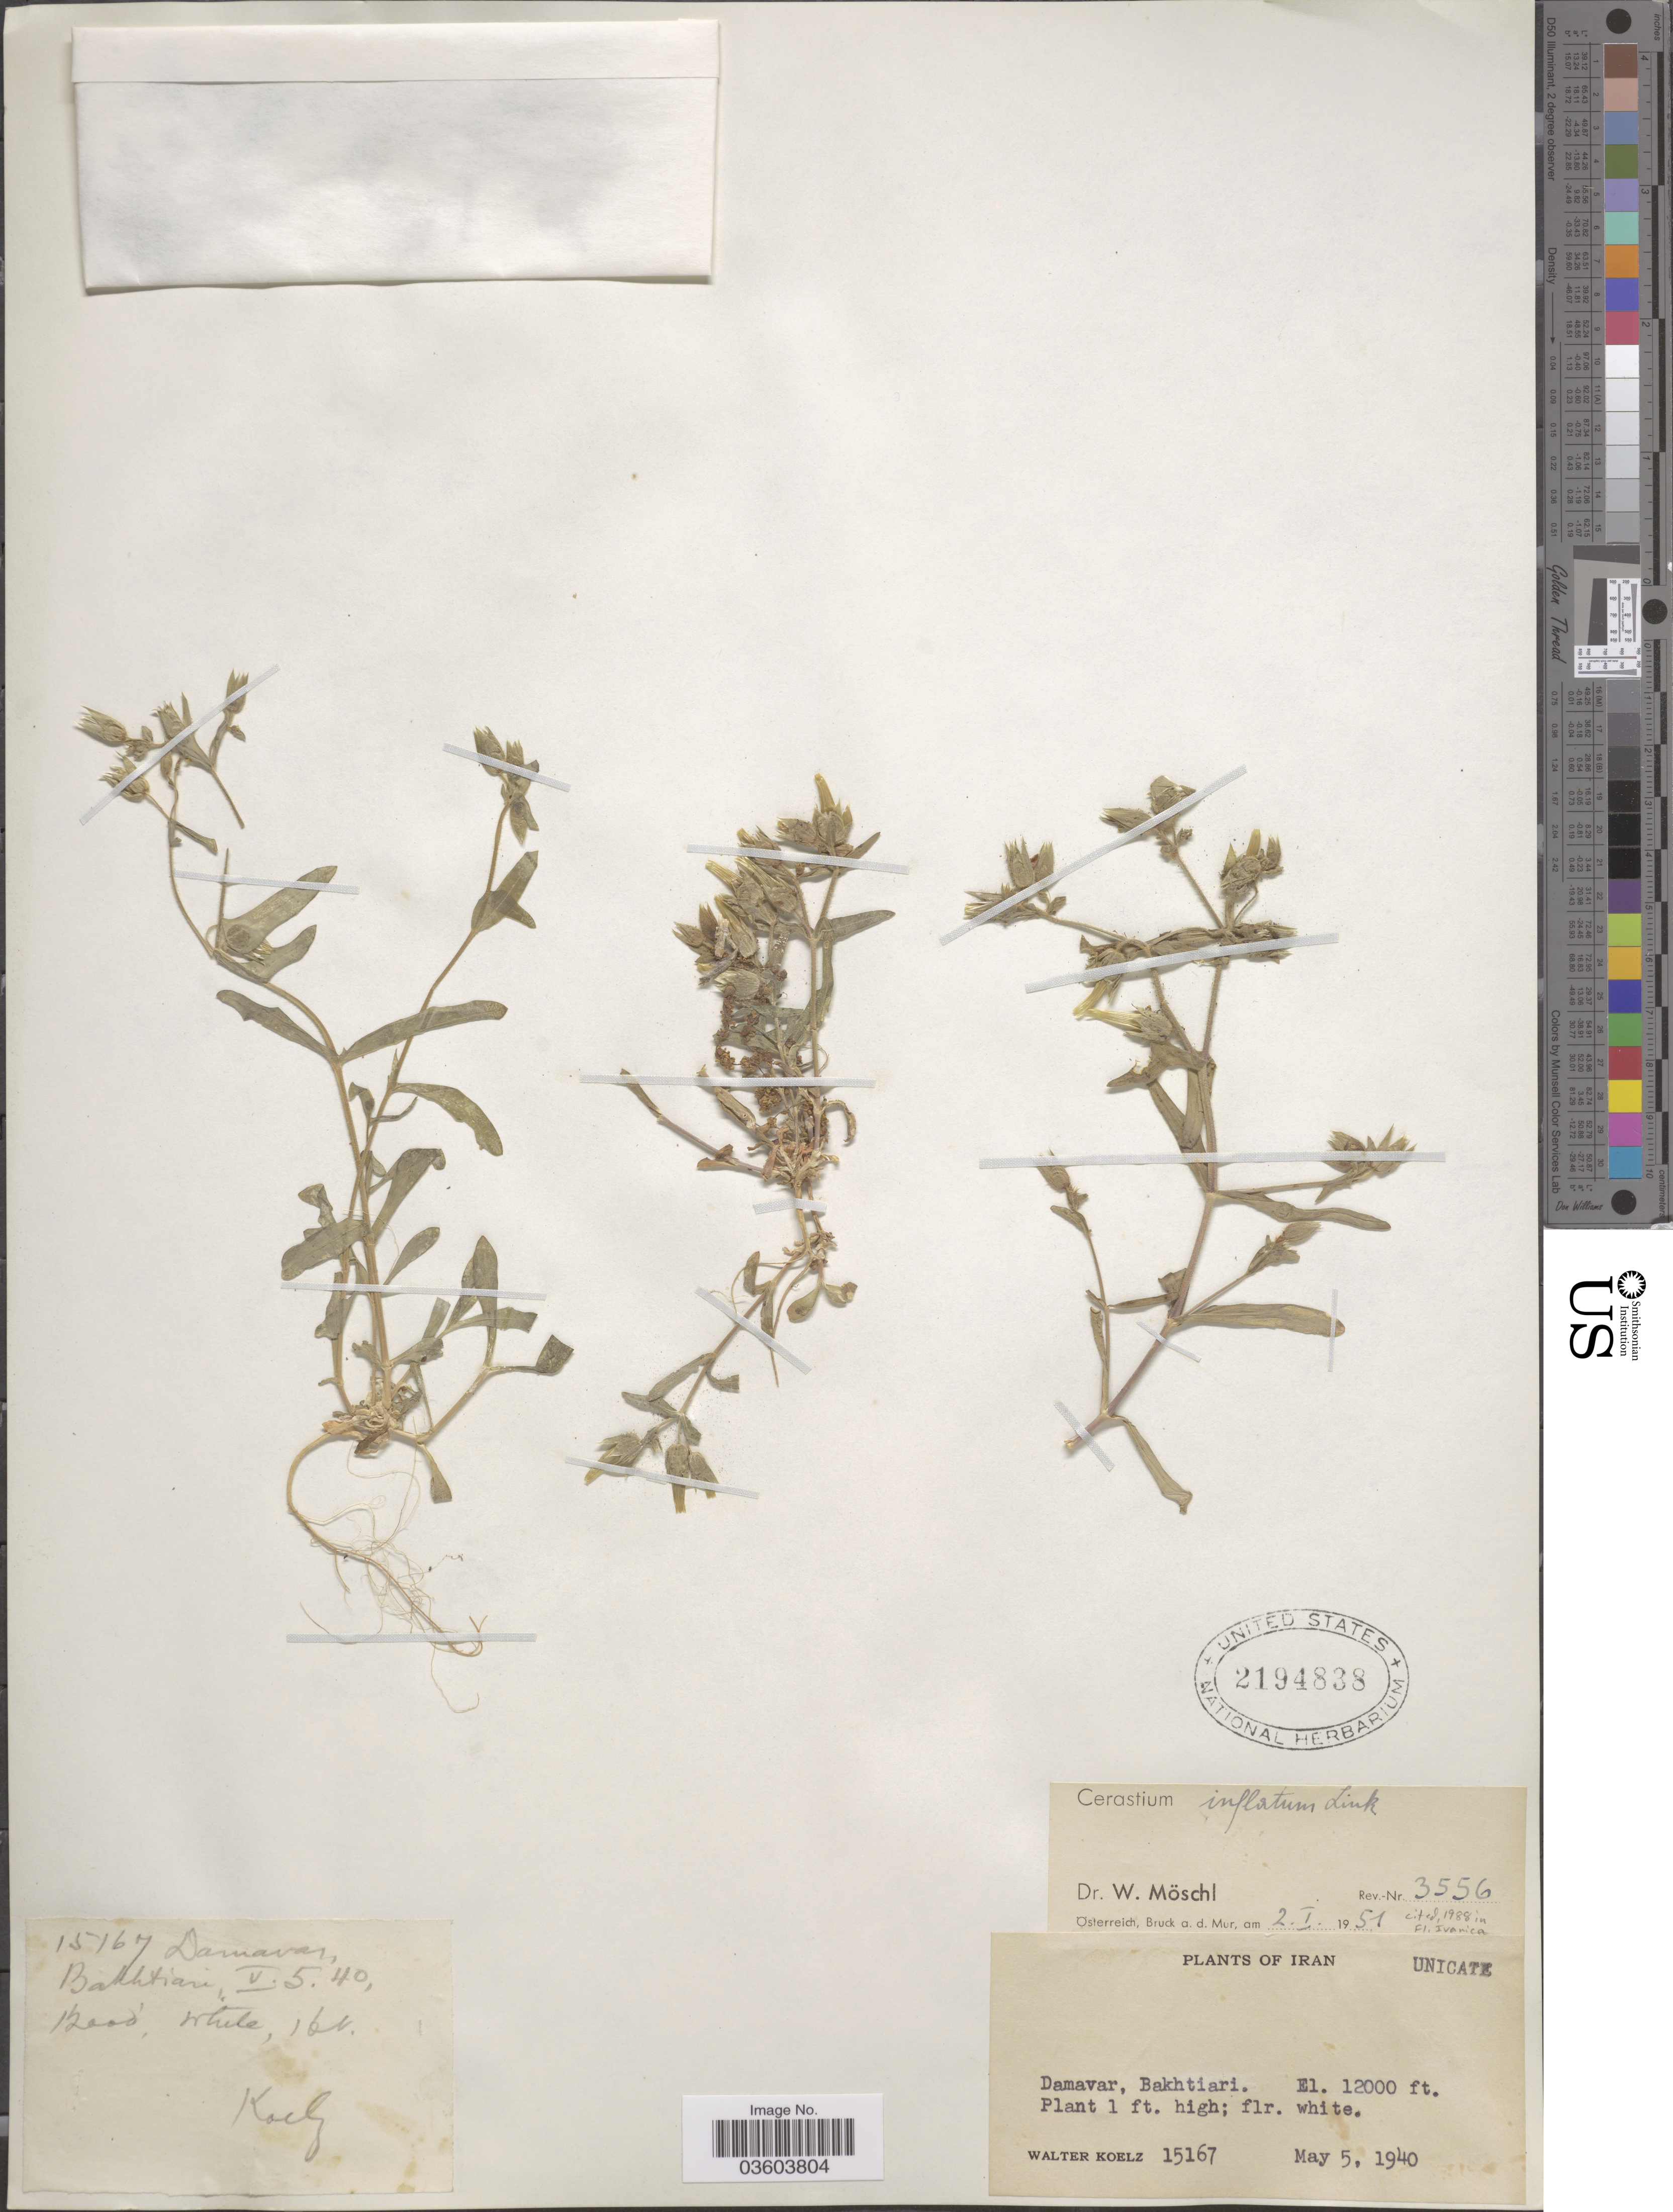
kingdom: Plantae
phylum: Tracheophyta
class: Magnoliopsida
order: Caryophyllales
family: Caryophyllaceae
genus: Cerastium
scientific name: Cerastium inflatum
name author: Link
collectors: W. N. Koelz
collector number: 15167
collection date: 1940-05-05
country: Iran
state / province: Chahar Mahaal and Bakhtiari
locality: Damavar, Bakhtiari.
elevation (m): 3658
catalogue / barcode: US 2194838